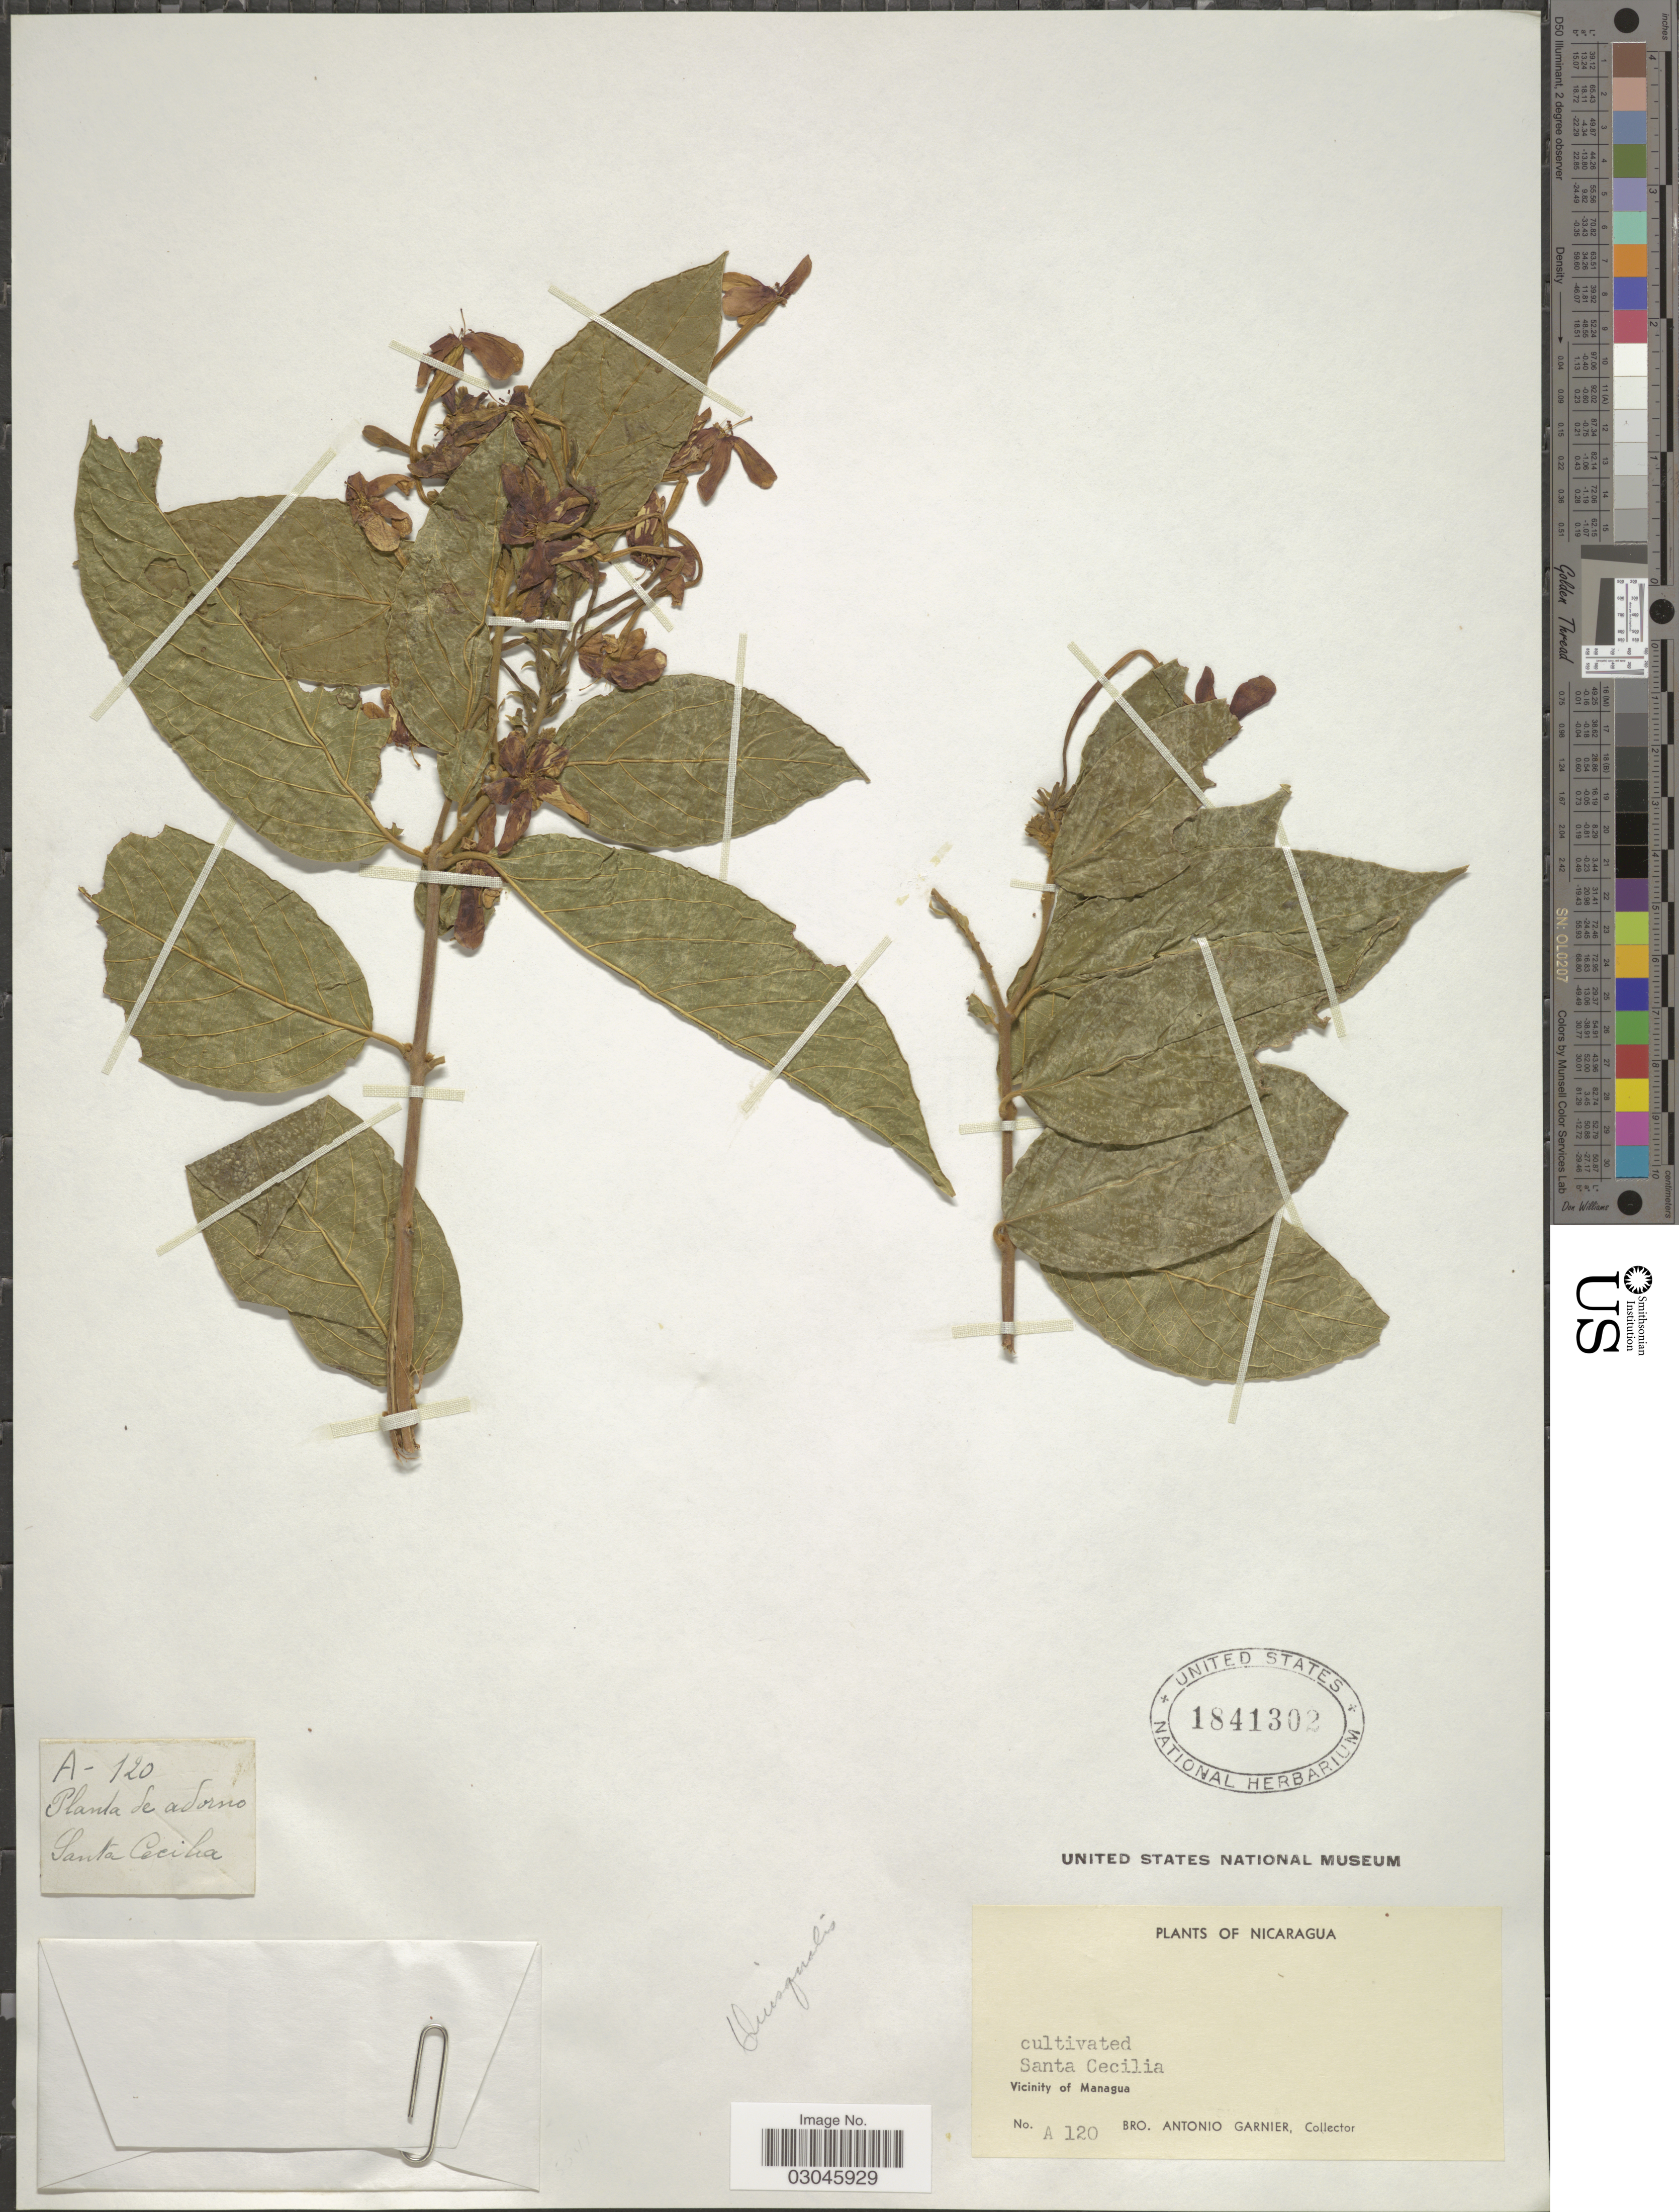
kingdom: Plantae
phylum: Tracheophyta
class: Magnoliopsida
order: Myrtales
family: Combretaceae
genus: Combretum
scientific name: Combretum sp.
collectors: Bro. A. Garnier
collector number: A120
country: Nicaragua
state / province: Managua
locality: Santa Cecilia. Vicinity of Managua.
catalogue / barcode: US 1841302